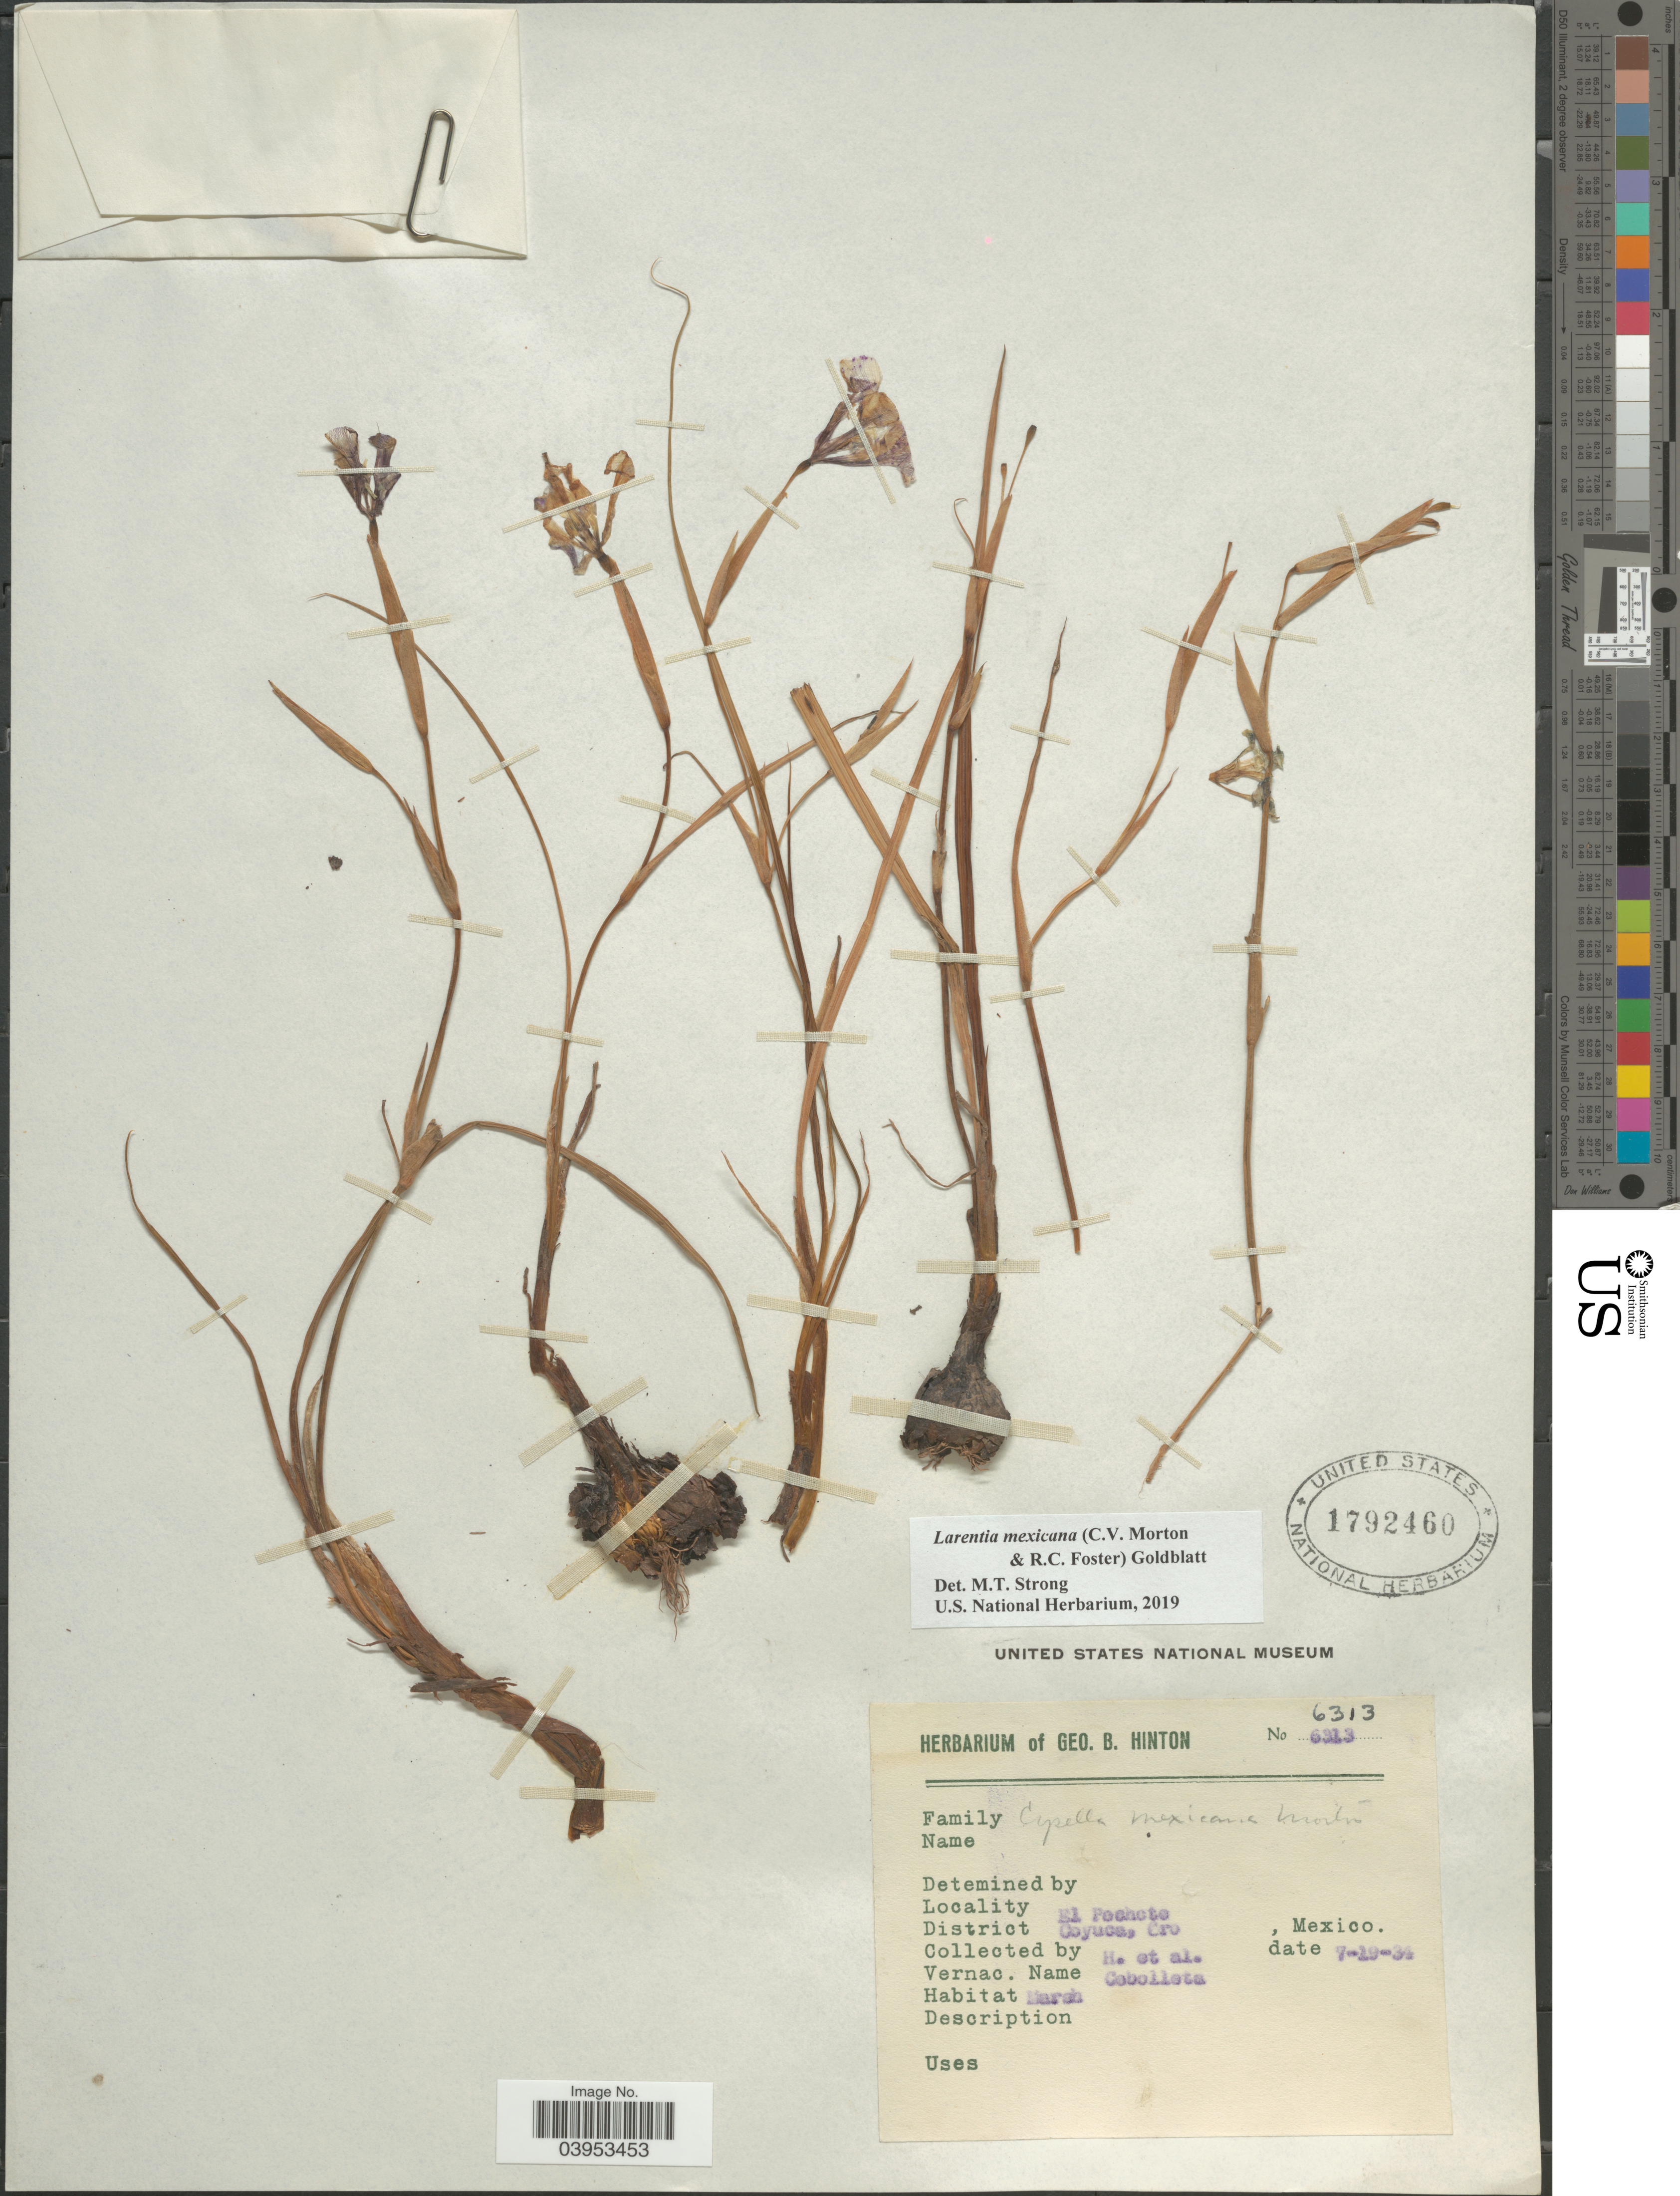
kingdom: Plantae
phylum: Tracheophyta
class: Liliopsida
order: Asparagales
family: Iridaceae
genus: Larentia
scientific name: Larentia mexicana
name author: (C.V. Morton & R.C. Foster) Goldblatt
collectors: G. B. Hinton & et al.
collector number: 6313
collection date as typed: Transcribed d/m/y: 19/7/34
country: Mexico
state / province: Guerrero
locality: El Pochete. District Coyuca.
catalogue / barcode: US 1792460